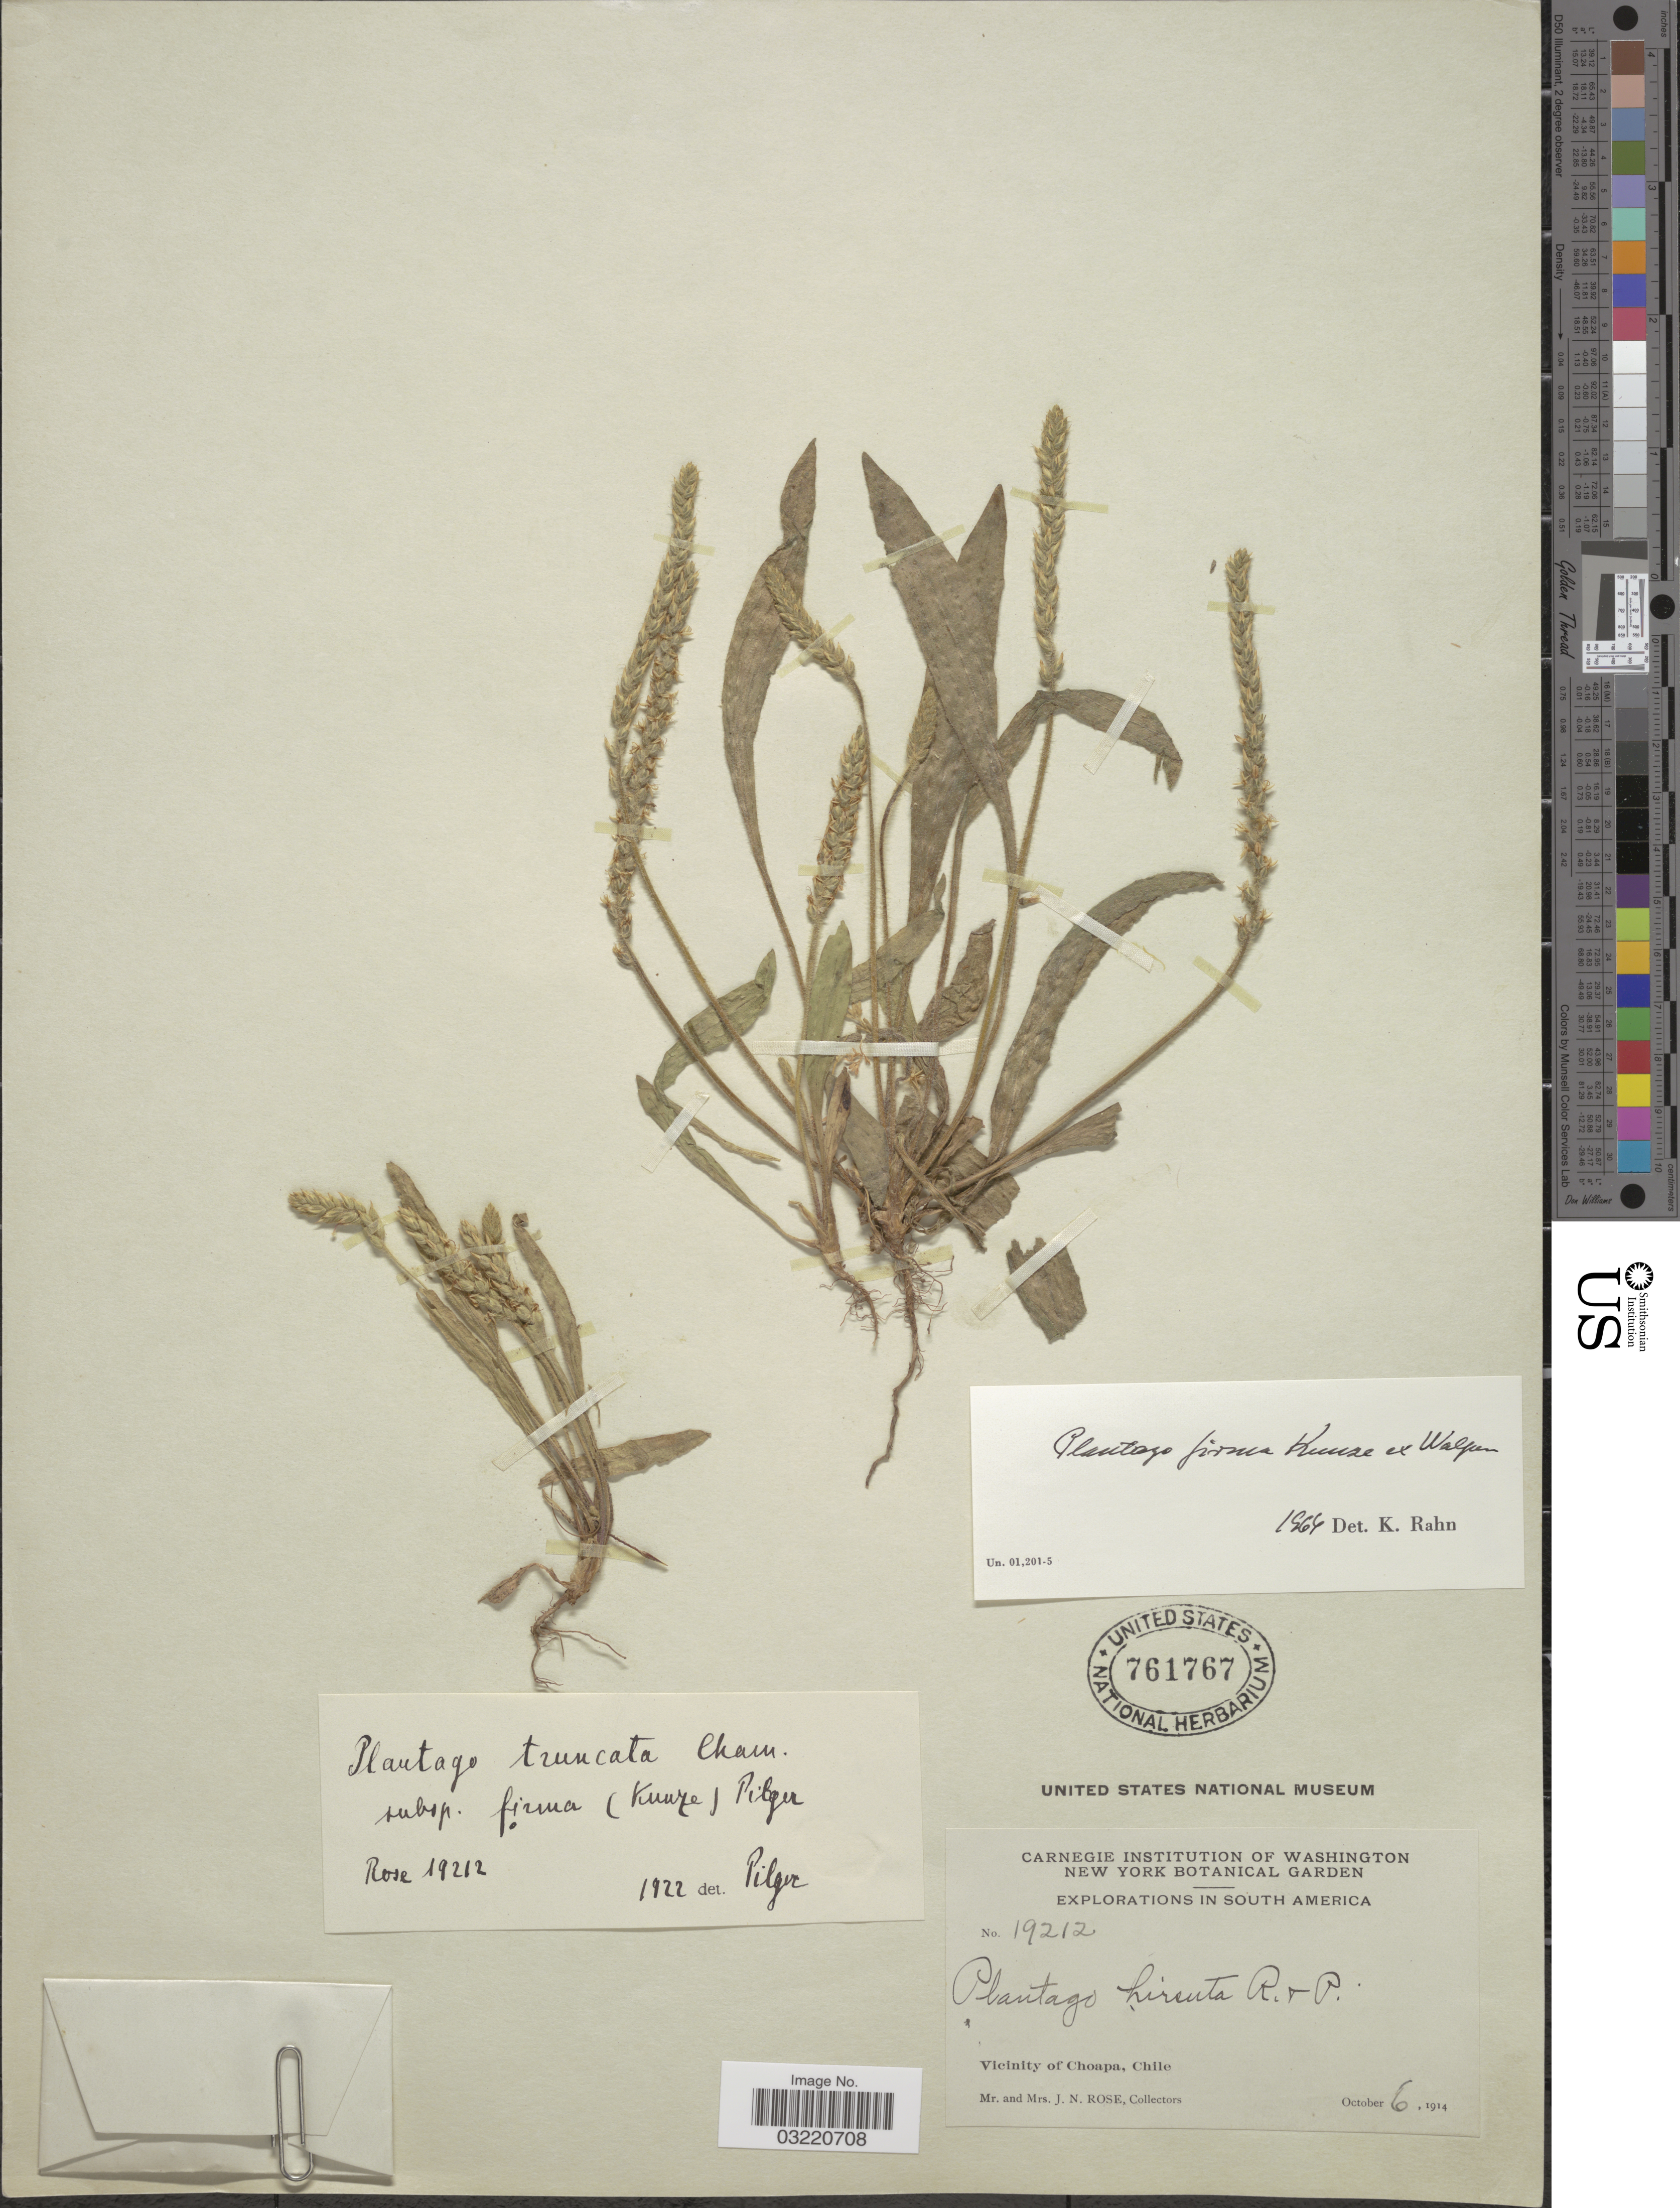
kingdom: Plantae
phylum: Tracheophyta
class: Magnoliopsida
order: Lamiales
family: Plantaginaceae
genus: Plantago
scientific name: Plantago firma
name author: Kunze ex Walp.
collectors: J. N. Rose & L. B. Rose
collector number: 19212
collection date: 1914-10-06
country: Chile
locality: Vicinity of Choapa.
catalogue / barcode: US 761767